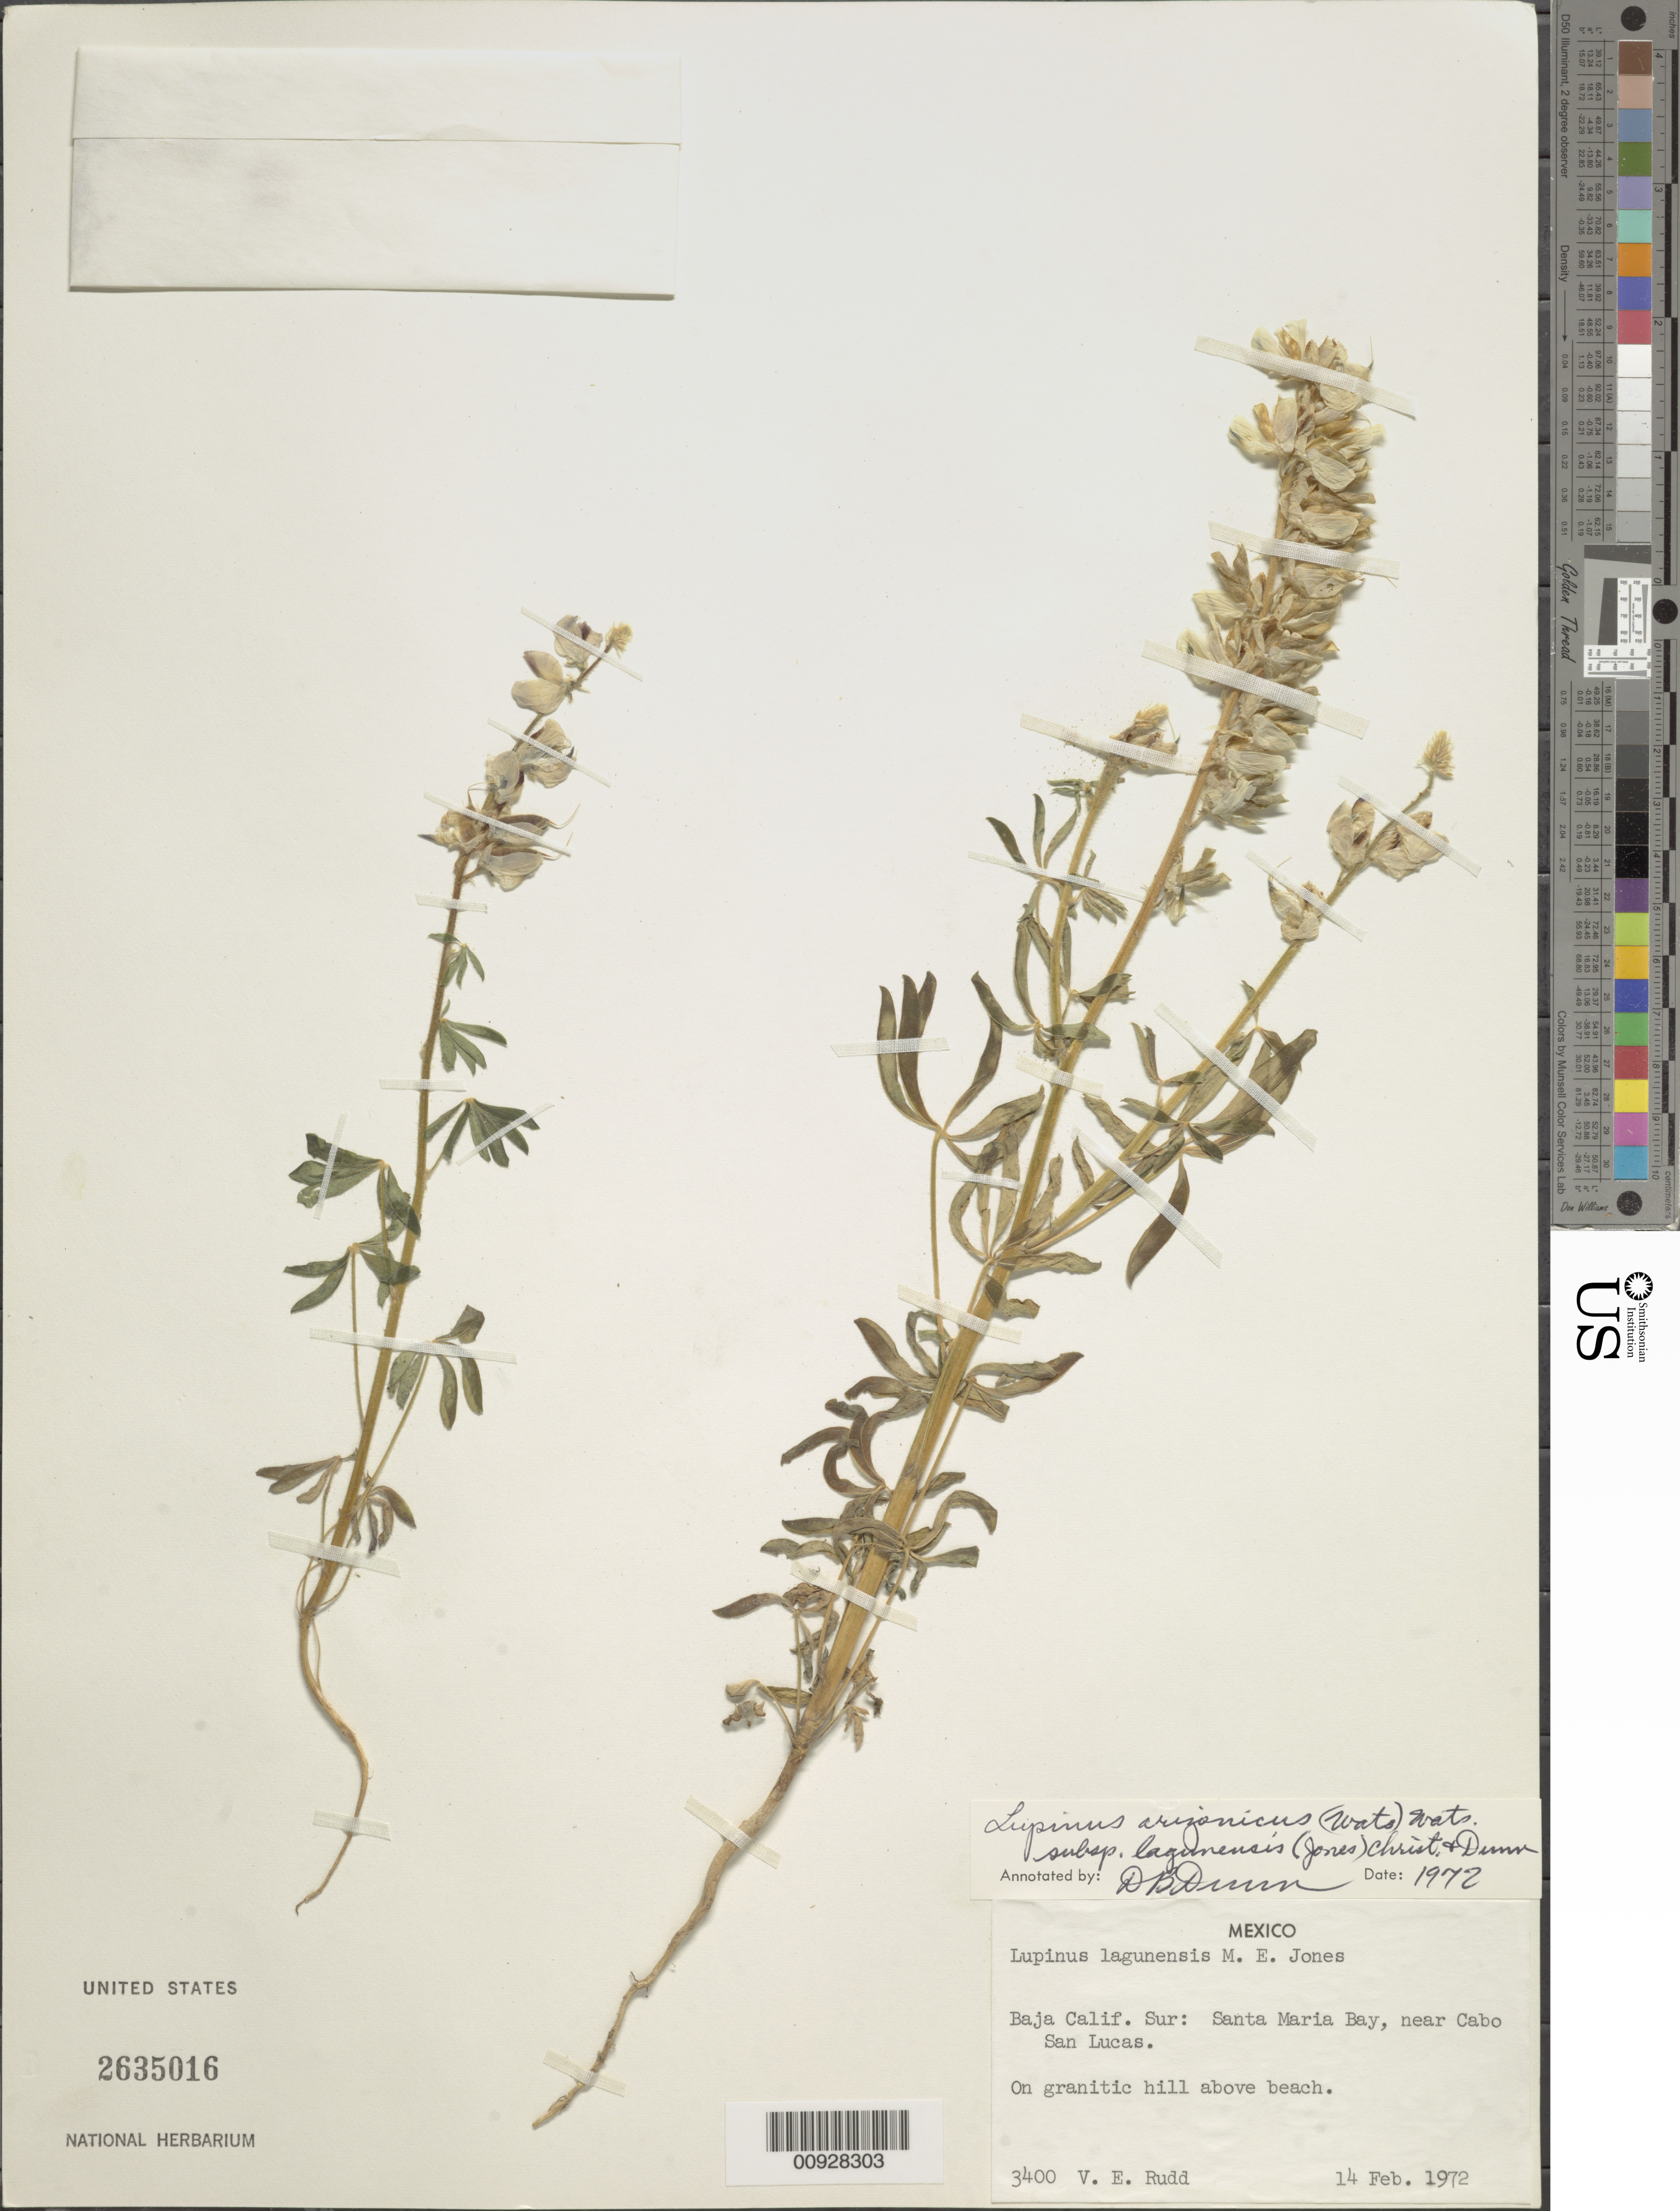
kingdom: Plantae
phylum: Tracheophyta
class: Magnoliopsida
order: Fabales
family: Fabaceae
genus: Lupinus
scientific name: Lupinus arizonicus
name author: (S. Watson) S. Watson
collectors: V. E. Rudd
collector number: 3400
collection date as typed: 14 Feb 1972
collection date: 1972-02-14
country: Mexico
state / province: Baja California Sur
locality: Baja California Sur: Santa Maria Bay, near Cabo San Lucas.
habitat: On granitic hill above beach.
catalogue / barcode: US 2635016